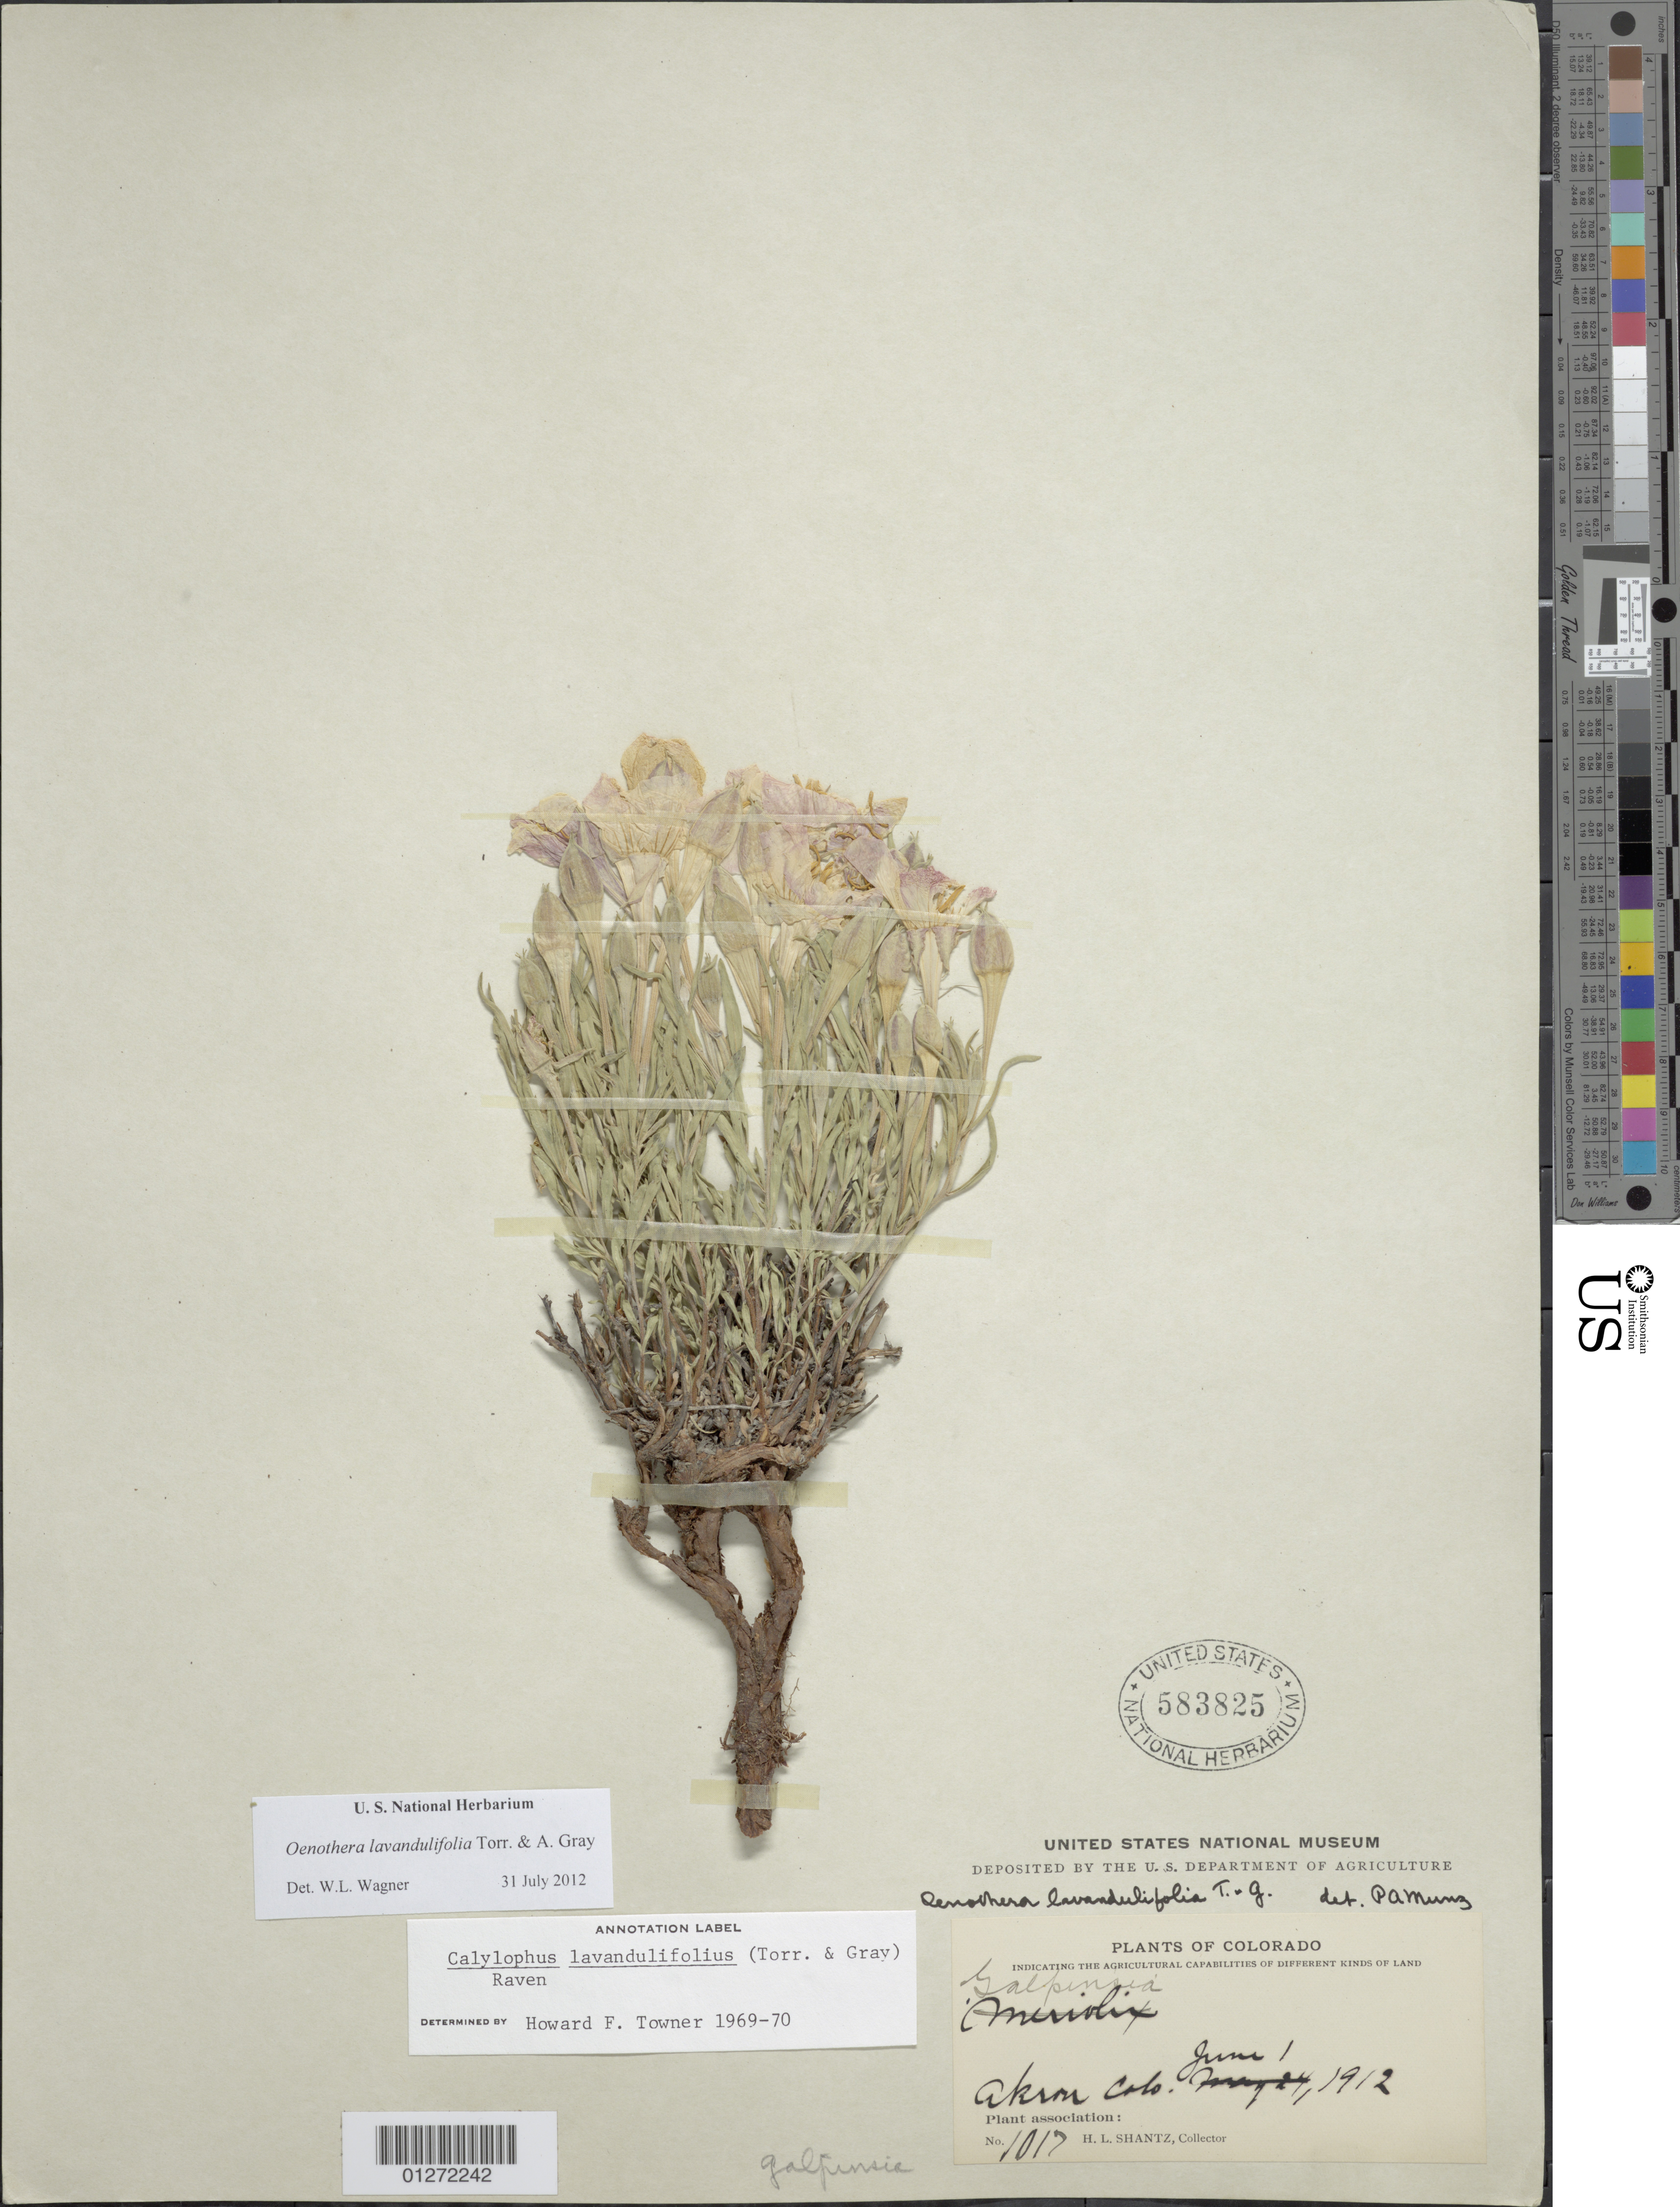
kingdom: Plantae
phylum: Tracheophyta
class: Magnoliopsida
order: Myrtales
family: Onagraceae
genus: Oenothera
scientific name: Oenothera lavandulifolia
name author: Torr. & A. Gray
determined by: Wagner, W. L., (BOT), Smithsonian Institution - National Museum of Natural History (UNITED STATES)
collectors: H. Shantz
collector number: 1017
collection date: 1912-06-01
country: United States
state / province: Colorado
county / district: Washington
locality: Akron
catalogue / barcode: US 583825